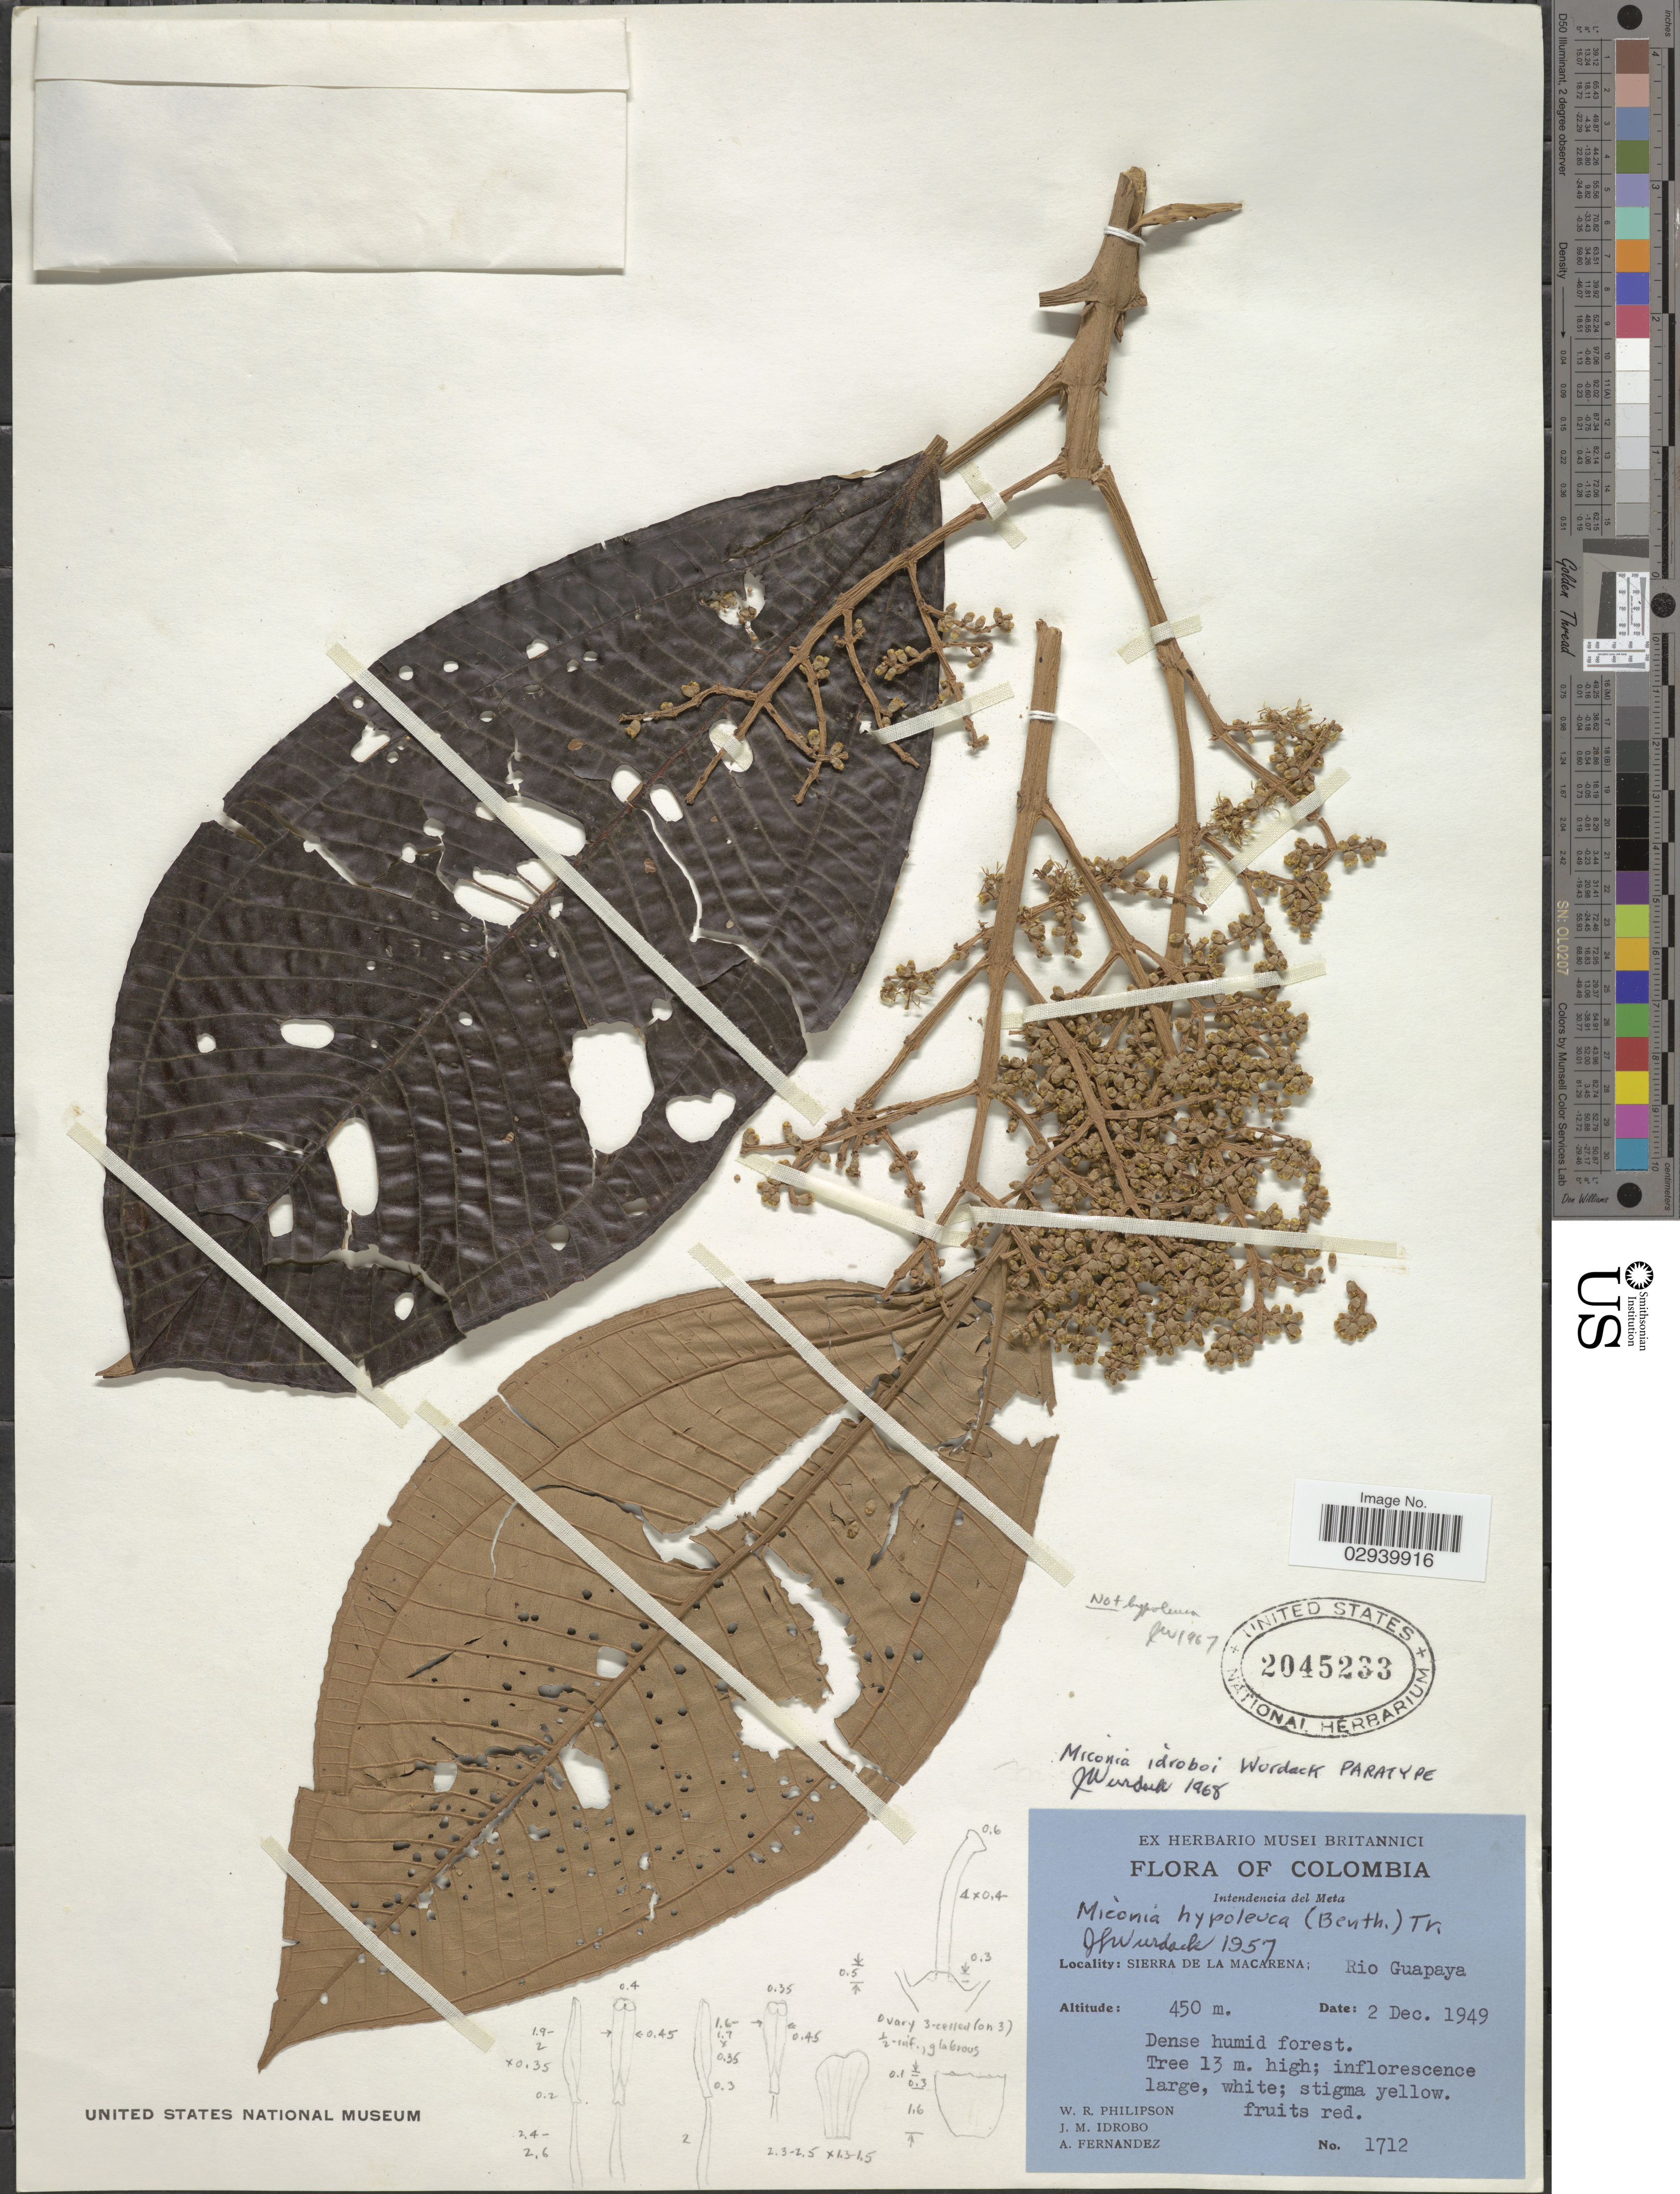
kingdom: Plantae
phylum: Tracheophyta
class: Magnoliopsida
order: Myrtales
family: Melastomataceae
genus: Miconia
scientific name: Miconia idroboi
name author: Wurdack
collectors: W. R. Philipson, J. M. Idrobo & A. Fernandez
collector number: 1712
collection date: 1949-12-02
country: Colombia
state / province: Meta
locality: Intendencia del Meta. Sierra de la Macarena: Rio Guapaya.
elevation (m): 450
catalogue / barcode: US 2045233